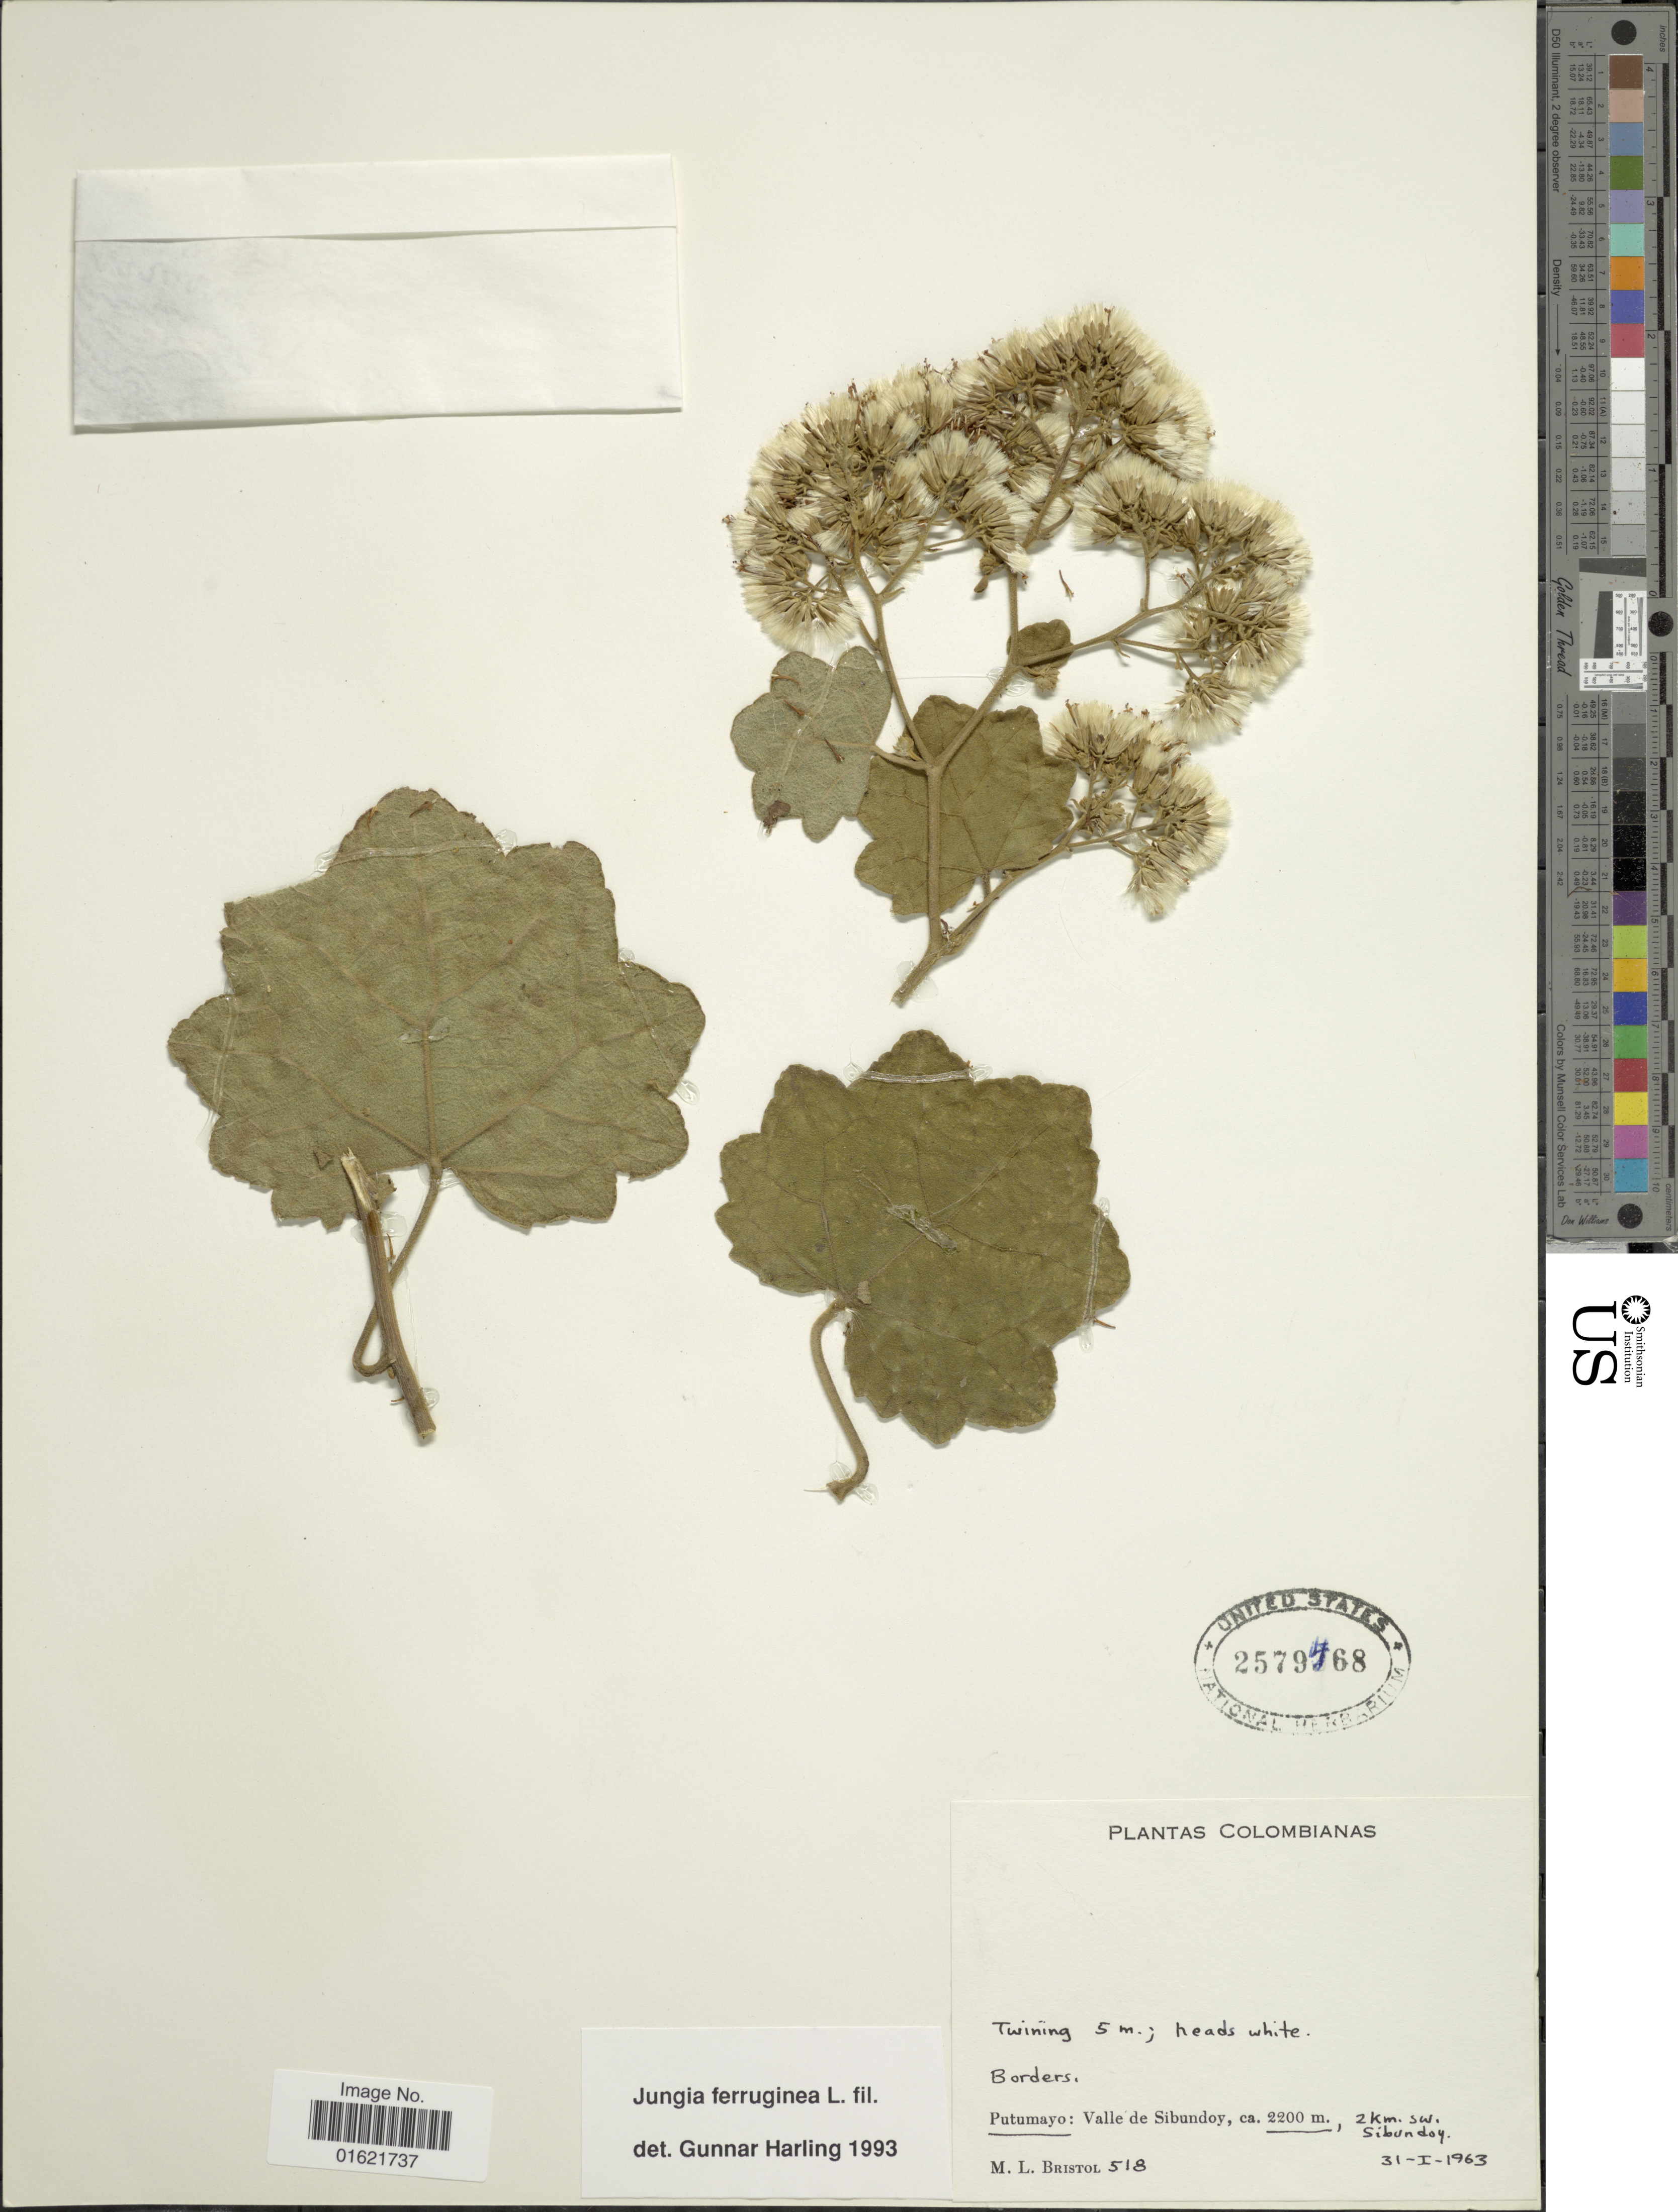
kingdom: Plantae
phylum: Tracheophyta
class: Magnoliopsida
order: Asterales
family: Asteraceae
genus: Jungia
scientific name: Jungia ferruginea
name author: L. f.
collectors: M. L. Bristol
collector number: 518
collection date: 1963-01-31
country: Colombia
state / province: Putumayo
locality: Valle de Sibundoy, 2 km SW Sibundoy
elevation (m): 2200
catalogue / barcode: US 2579468